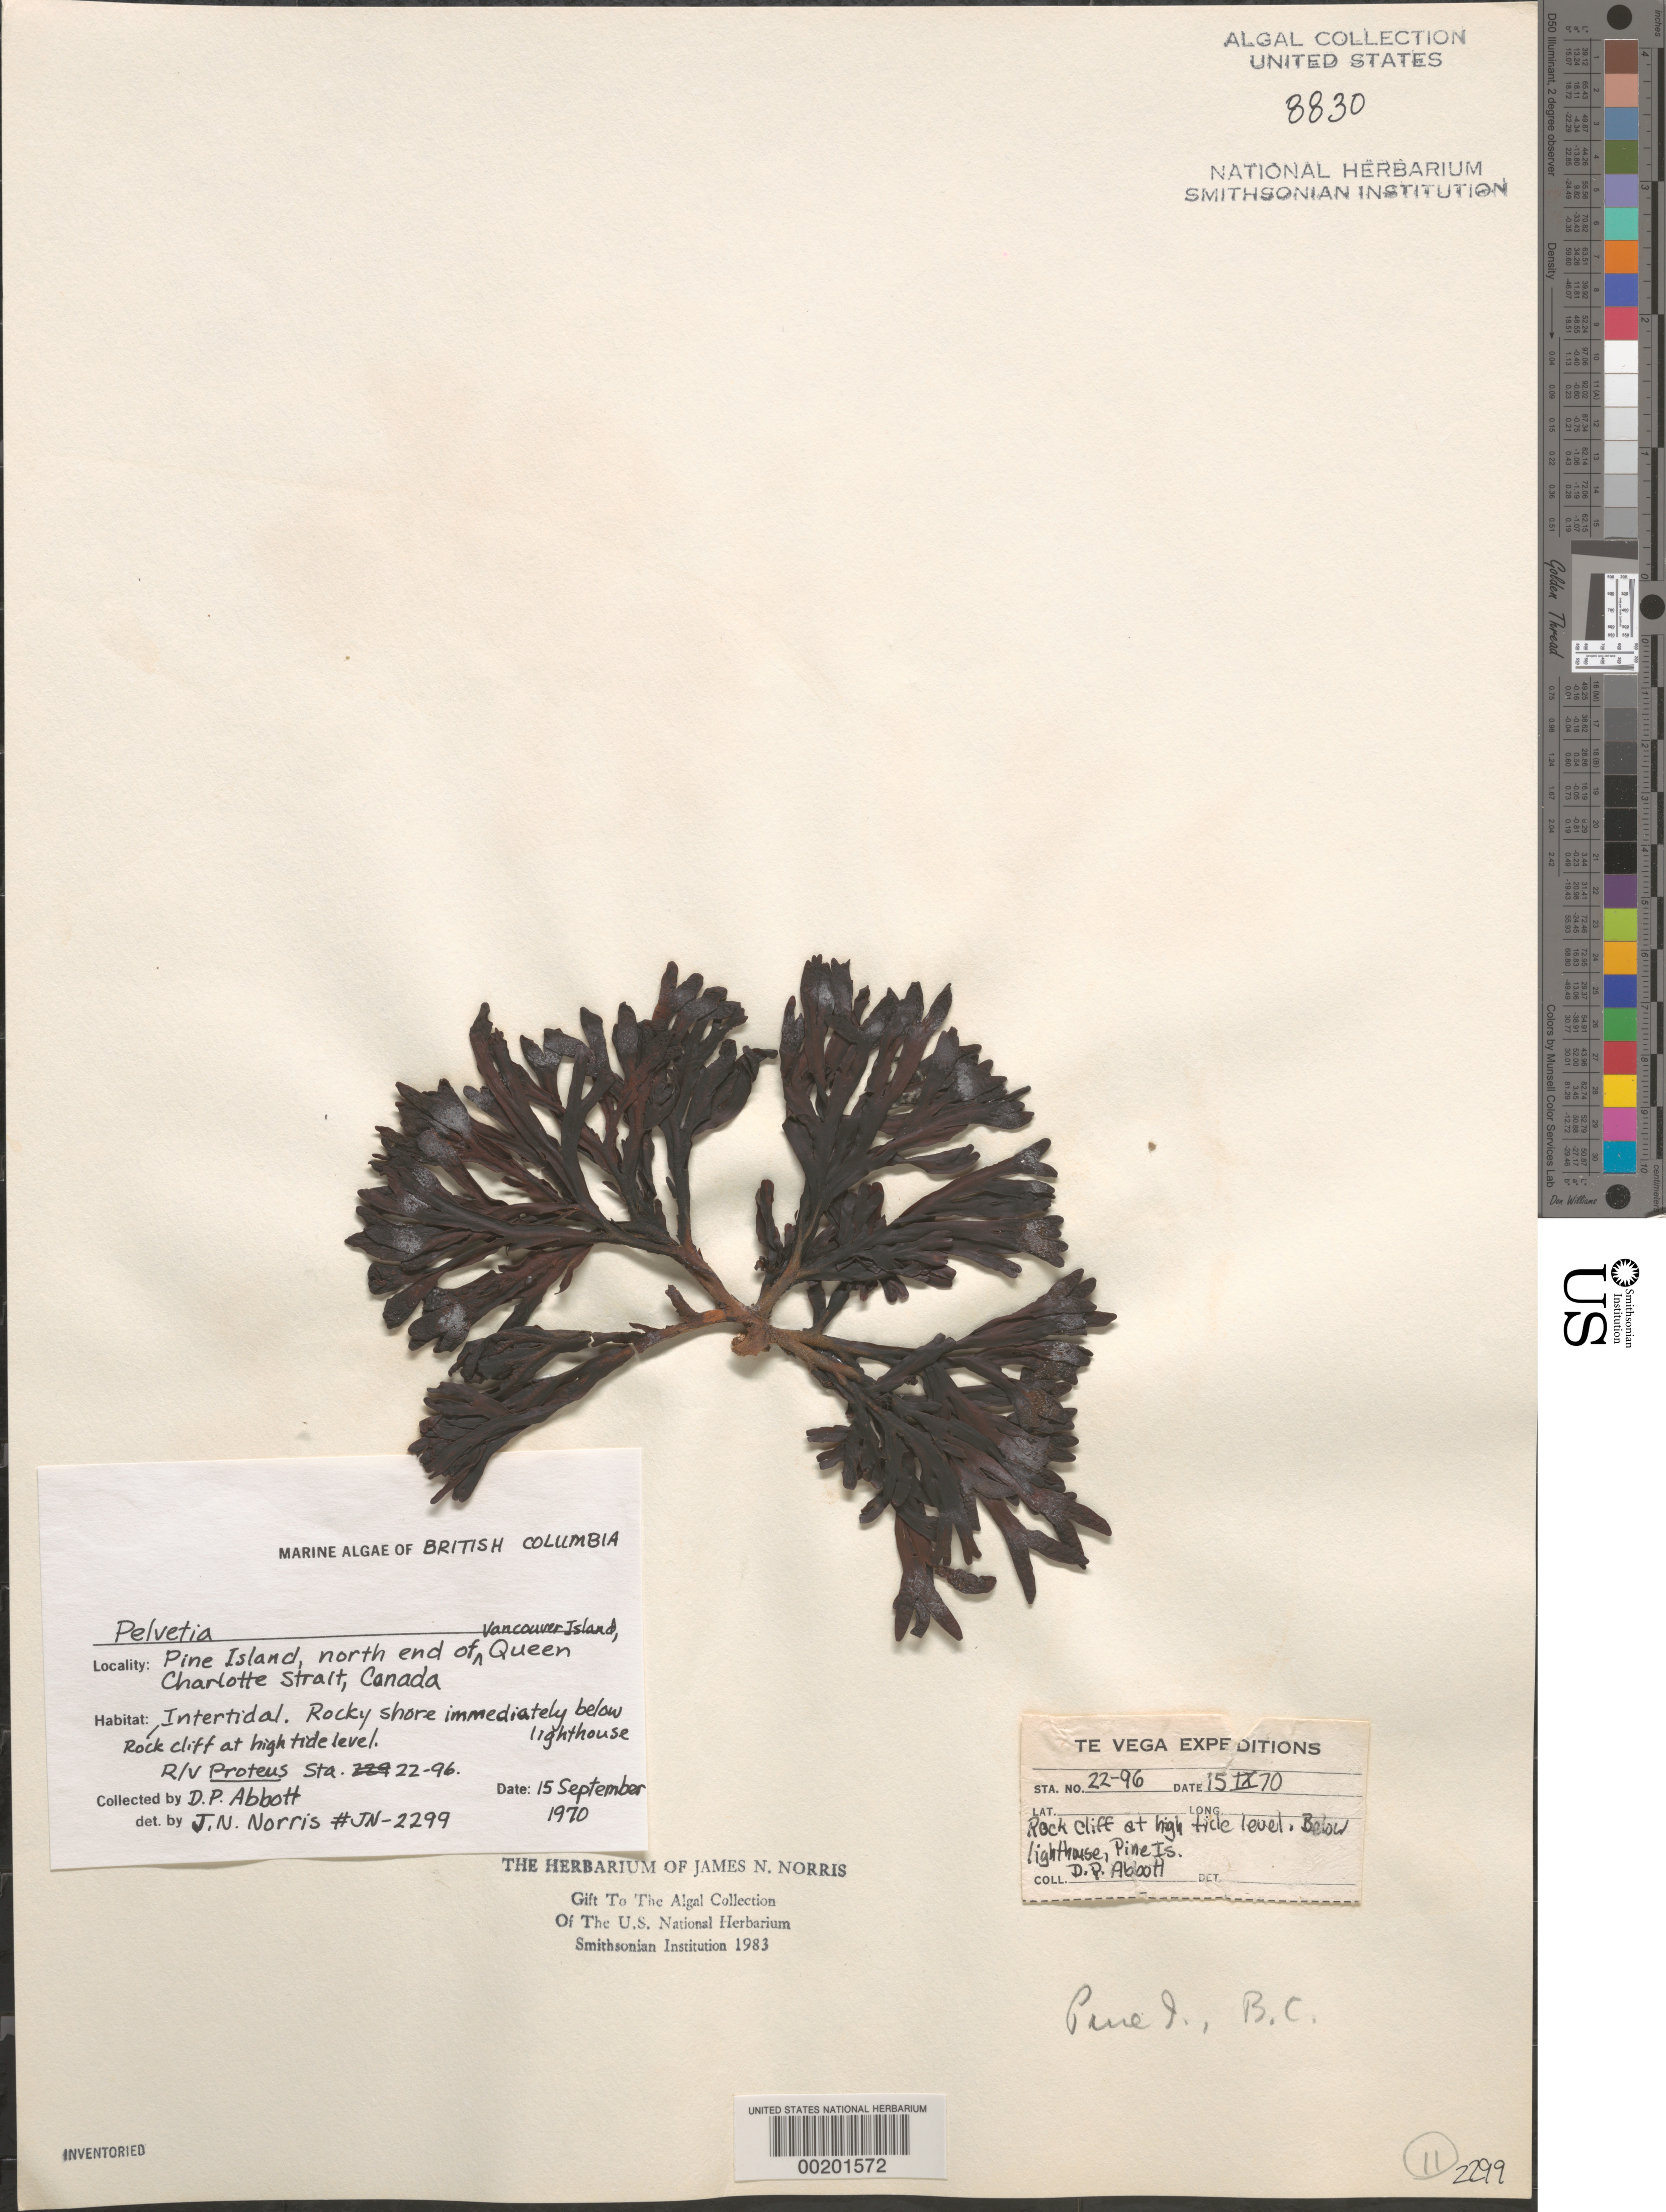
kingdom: Chromista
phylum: Ochrophyta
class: Phaeophyceae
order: Fucales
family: Fucaceae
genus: Pelvetia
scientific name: Pelvetia sp.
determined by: Norris, James N.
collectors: D. P. Abbott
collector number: Jn-2299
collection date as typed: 15 Sep 1970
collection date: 1970-09-15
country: Canada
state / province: British Columbia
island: Pine Island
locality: Off Vancouver Island, Queen Charlotte Strait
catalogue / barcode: US 8830